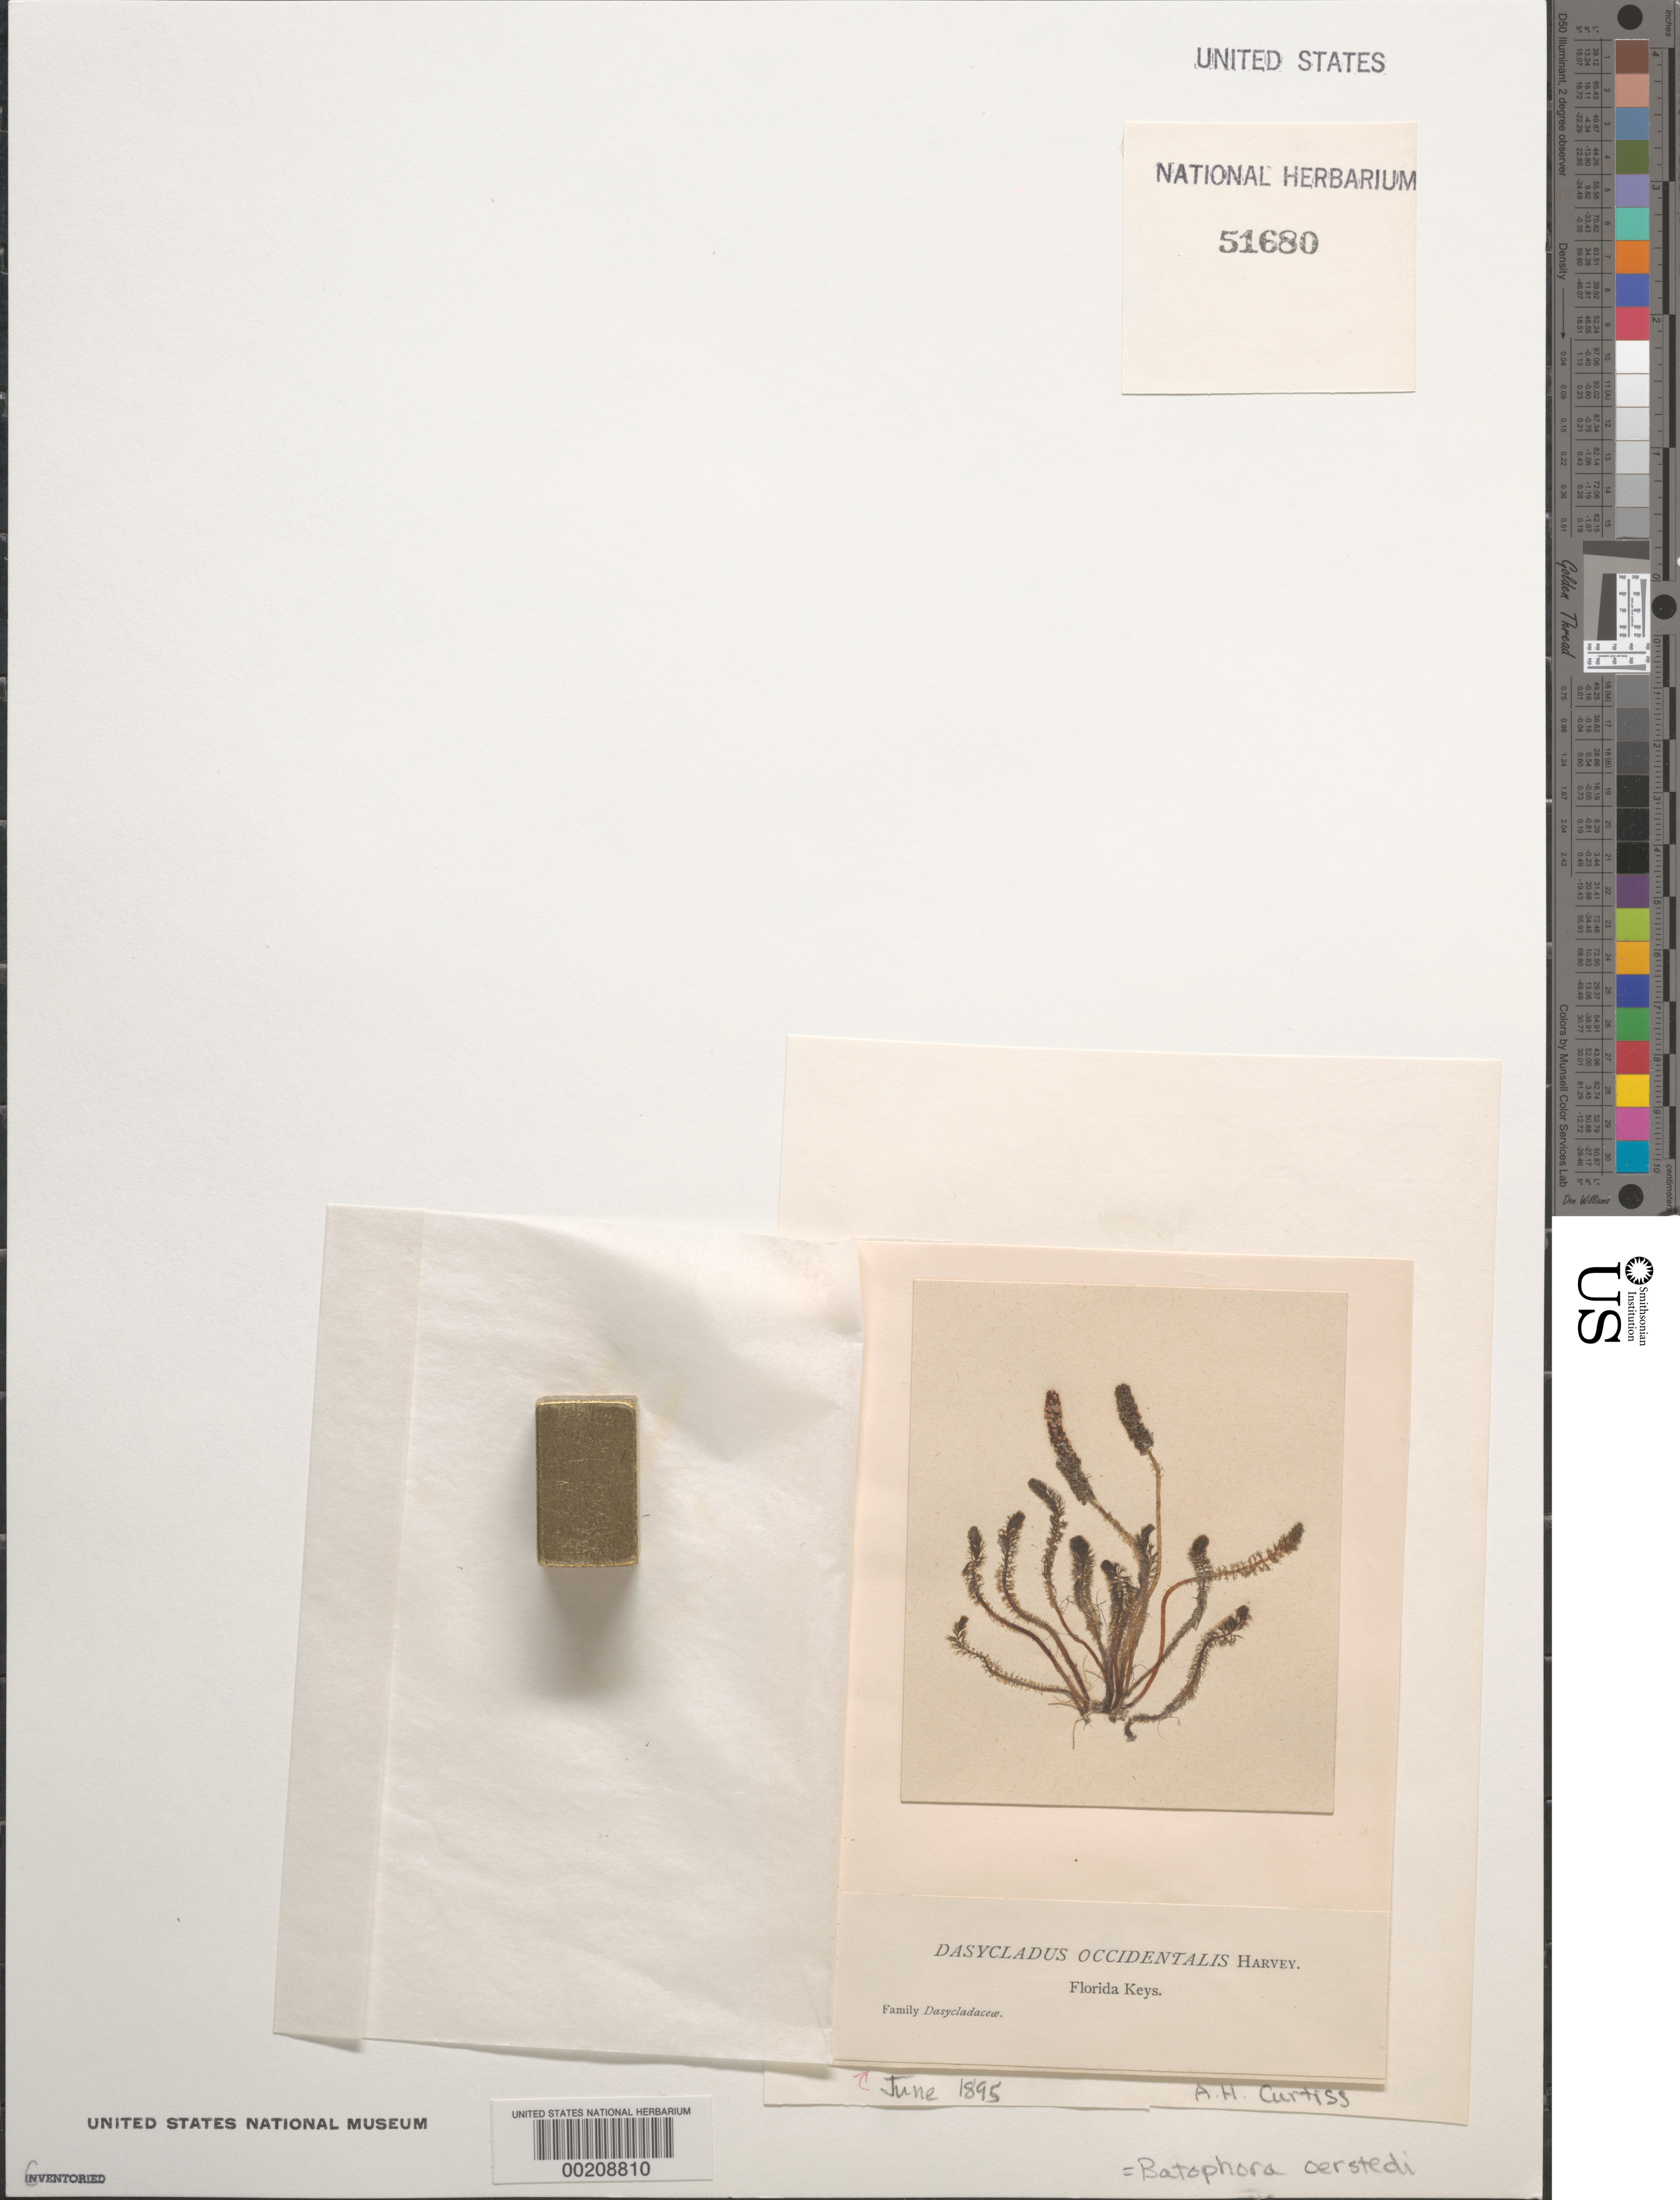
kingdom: Plantae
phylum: Chlorophyta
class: Ulvophyceae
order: Dasycladales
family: Dasycladaceae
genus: Batophora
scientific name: Batophora oerstedii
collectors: A. H. Curtiss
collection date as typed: Jun 1895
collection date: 1895-06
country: United States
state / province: Florida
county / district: Monroe County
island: Florida Keys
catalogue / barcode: US 51680